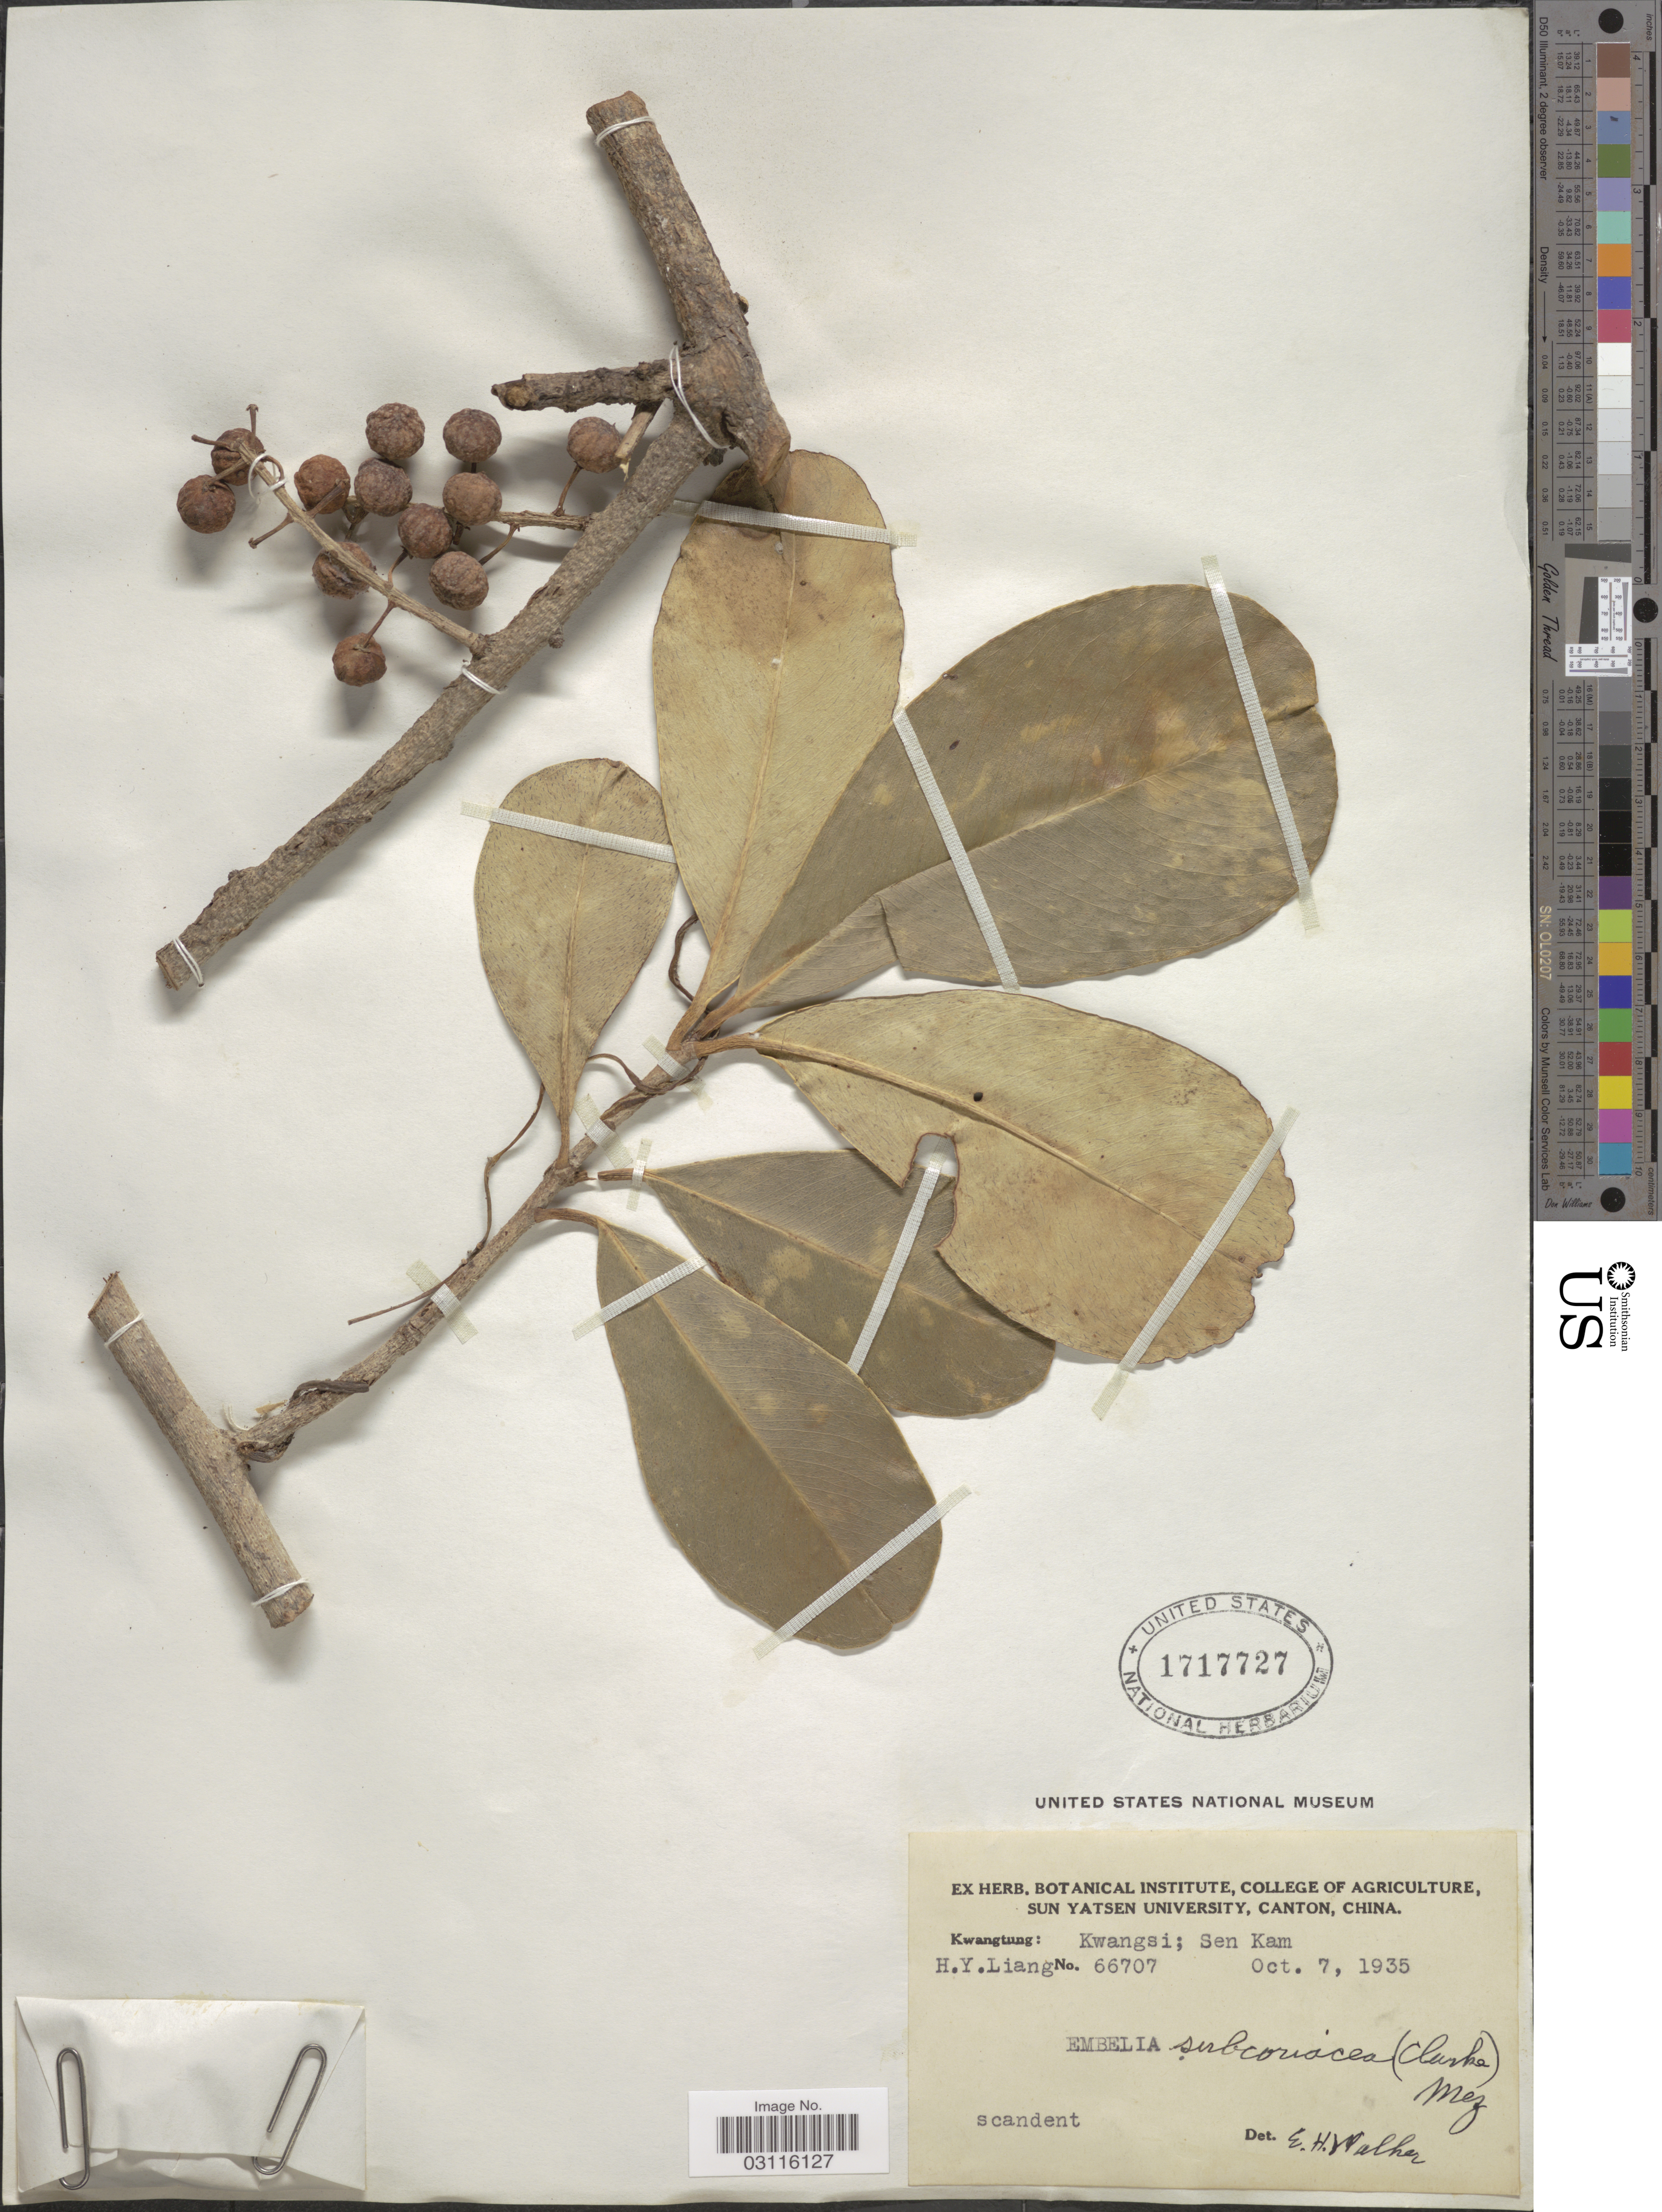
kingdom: Plantae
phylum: Tracheophyta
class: Magnoliopsida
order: Ericales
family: Primulaceae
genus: Embelia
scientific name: Embelia subcoriacea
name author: (C.B. Clarke) Mez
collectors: H. Y. Liang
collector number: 66707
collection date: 1935-10-07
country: China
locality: Kwangtung: Kwangsi; Sen Kam.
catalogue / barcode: US 1717727